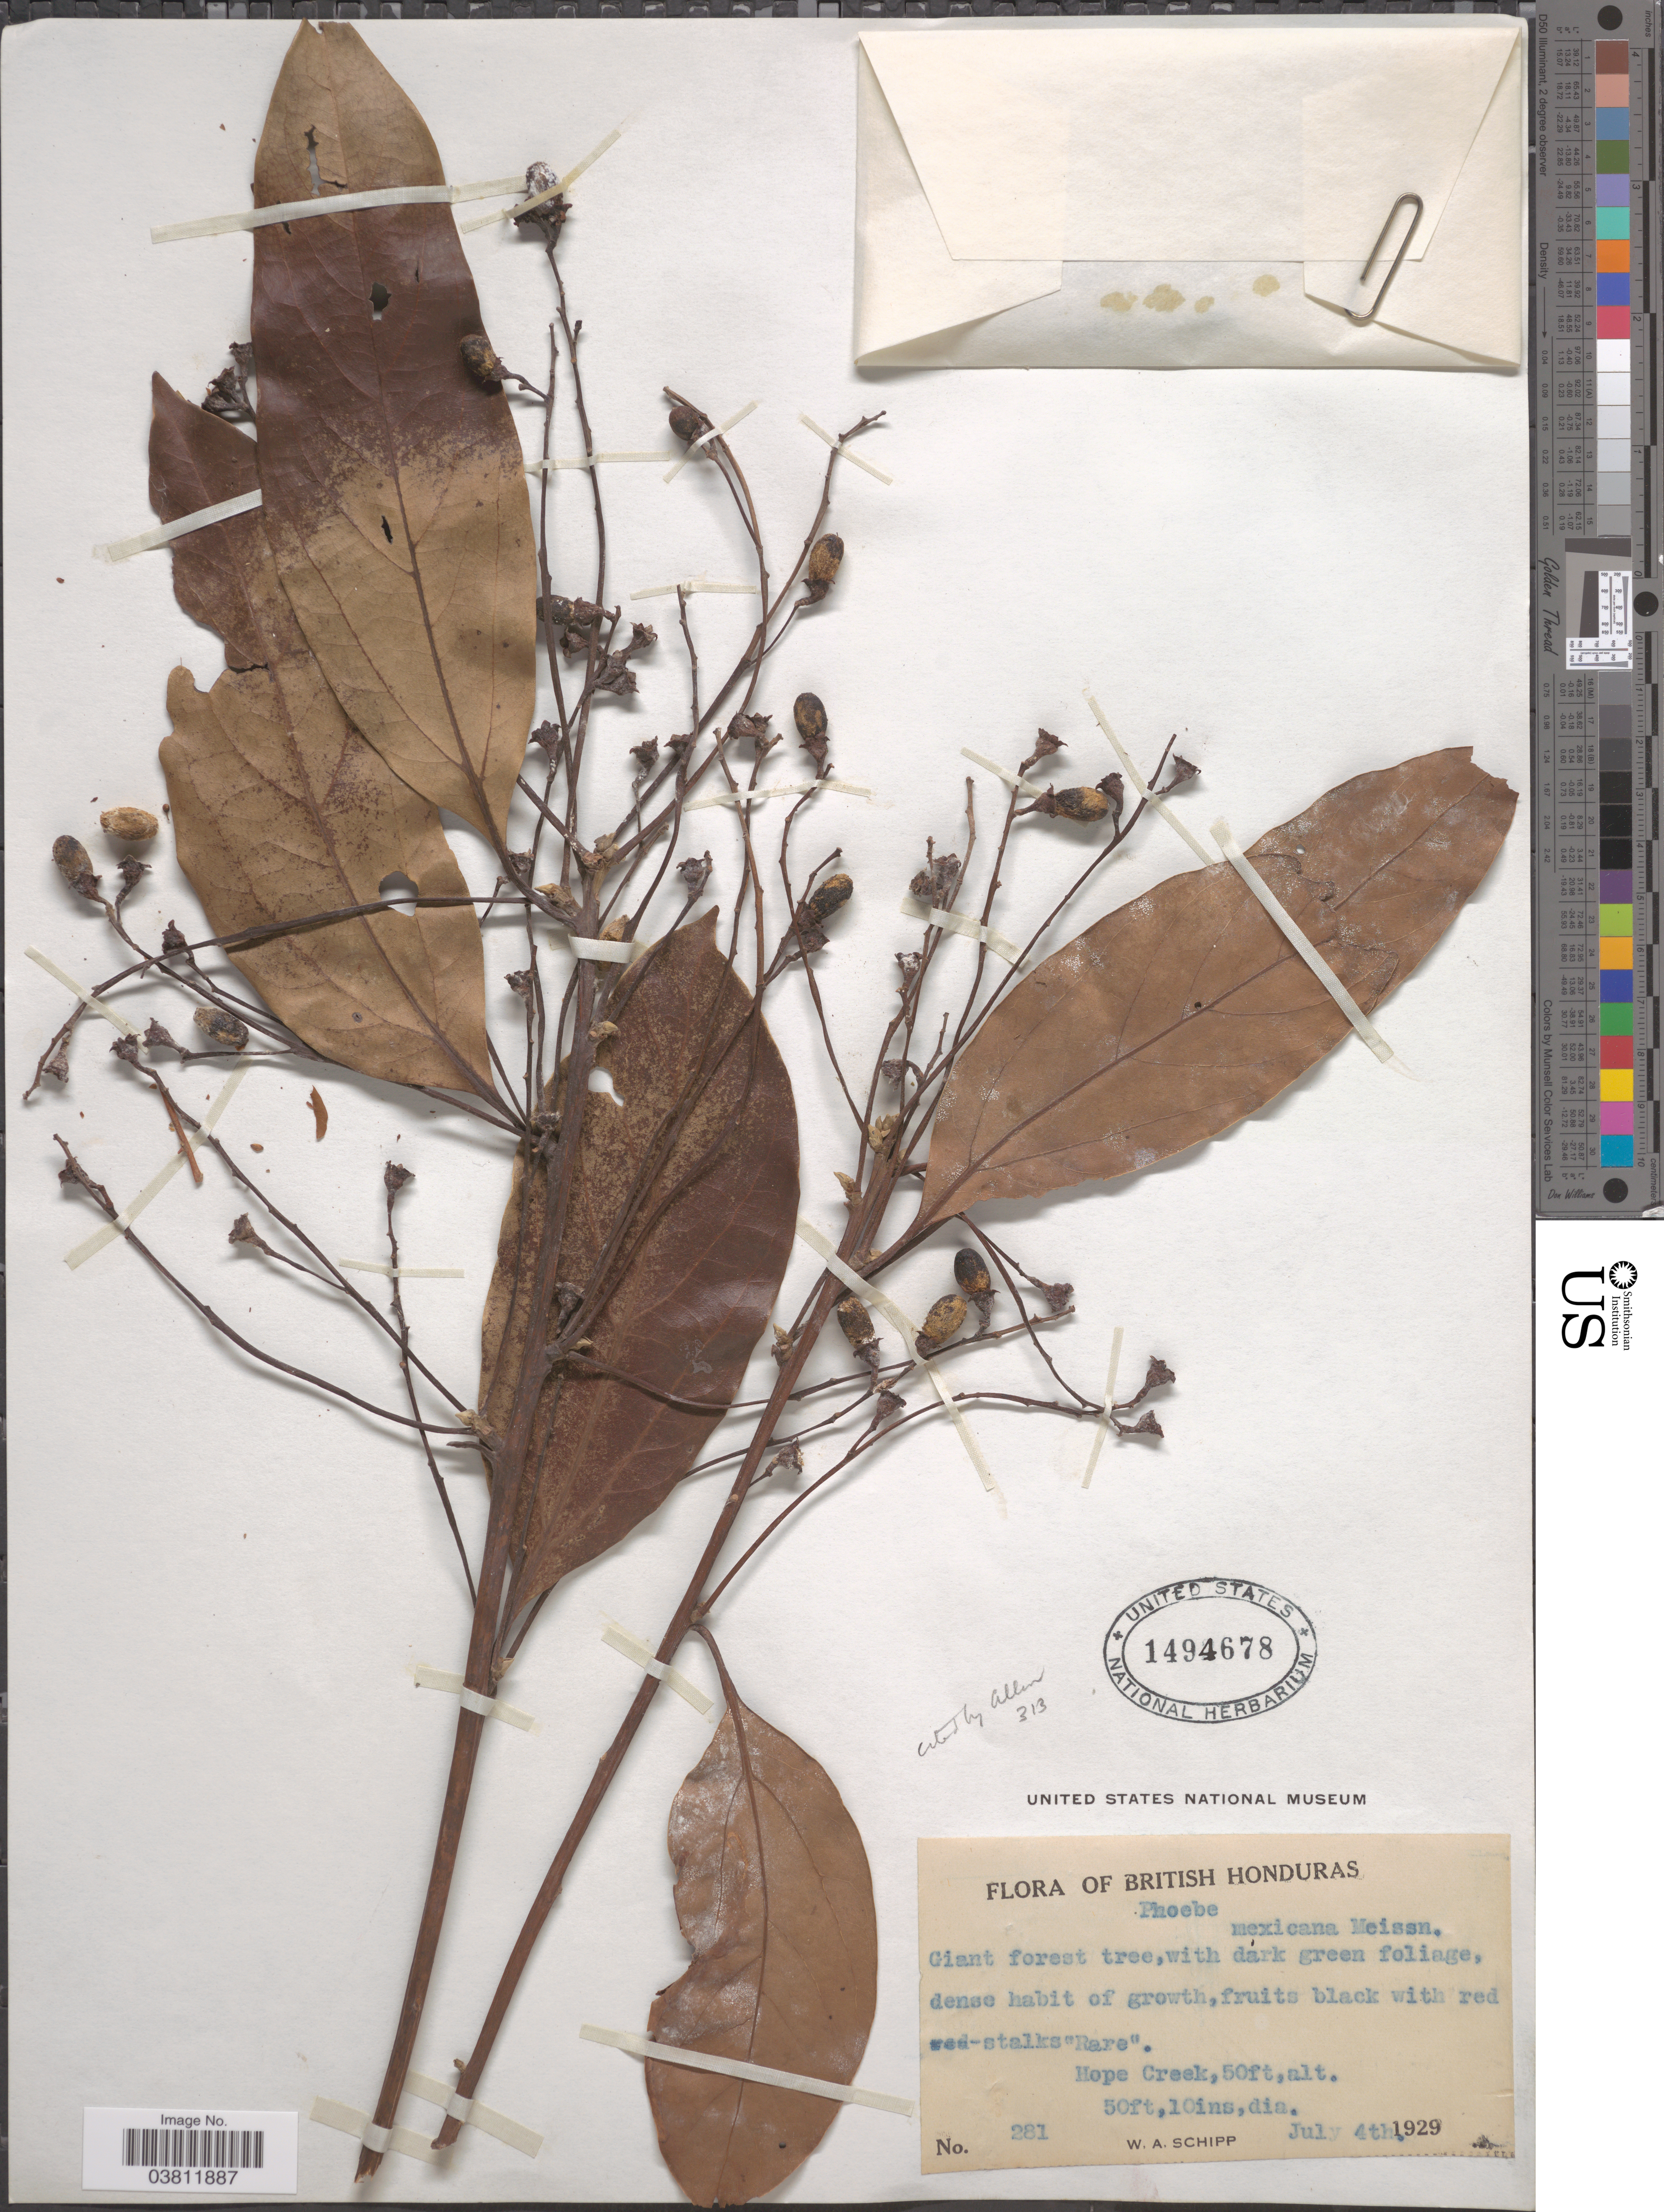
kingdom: Plantae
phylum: Tracheophyta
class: Magnoliopsida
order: Laurales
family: Lauraceae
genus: Phoebe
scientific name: Phoebe mexicana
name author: Meisn.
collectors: W. Schipp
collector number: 281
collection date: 1929-07-04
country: Belize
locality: British Honduras. Hope Creek.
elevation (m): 15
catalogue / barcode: US 1494678